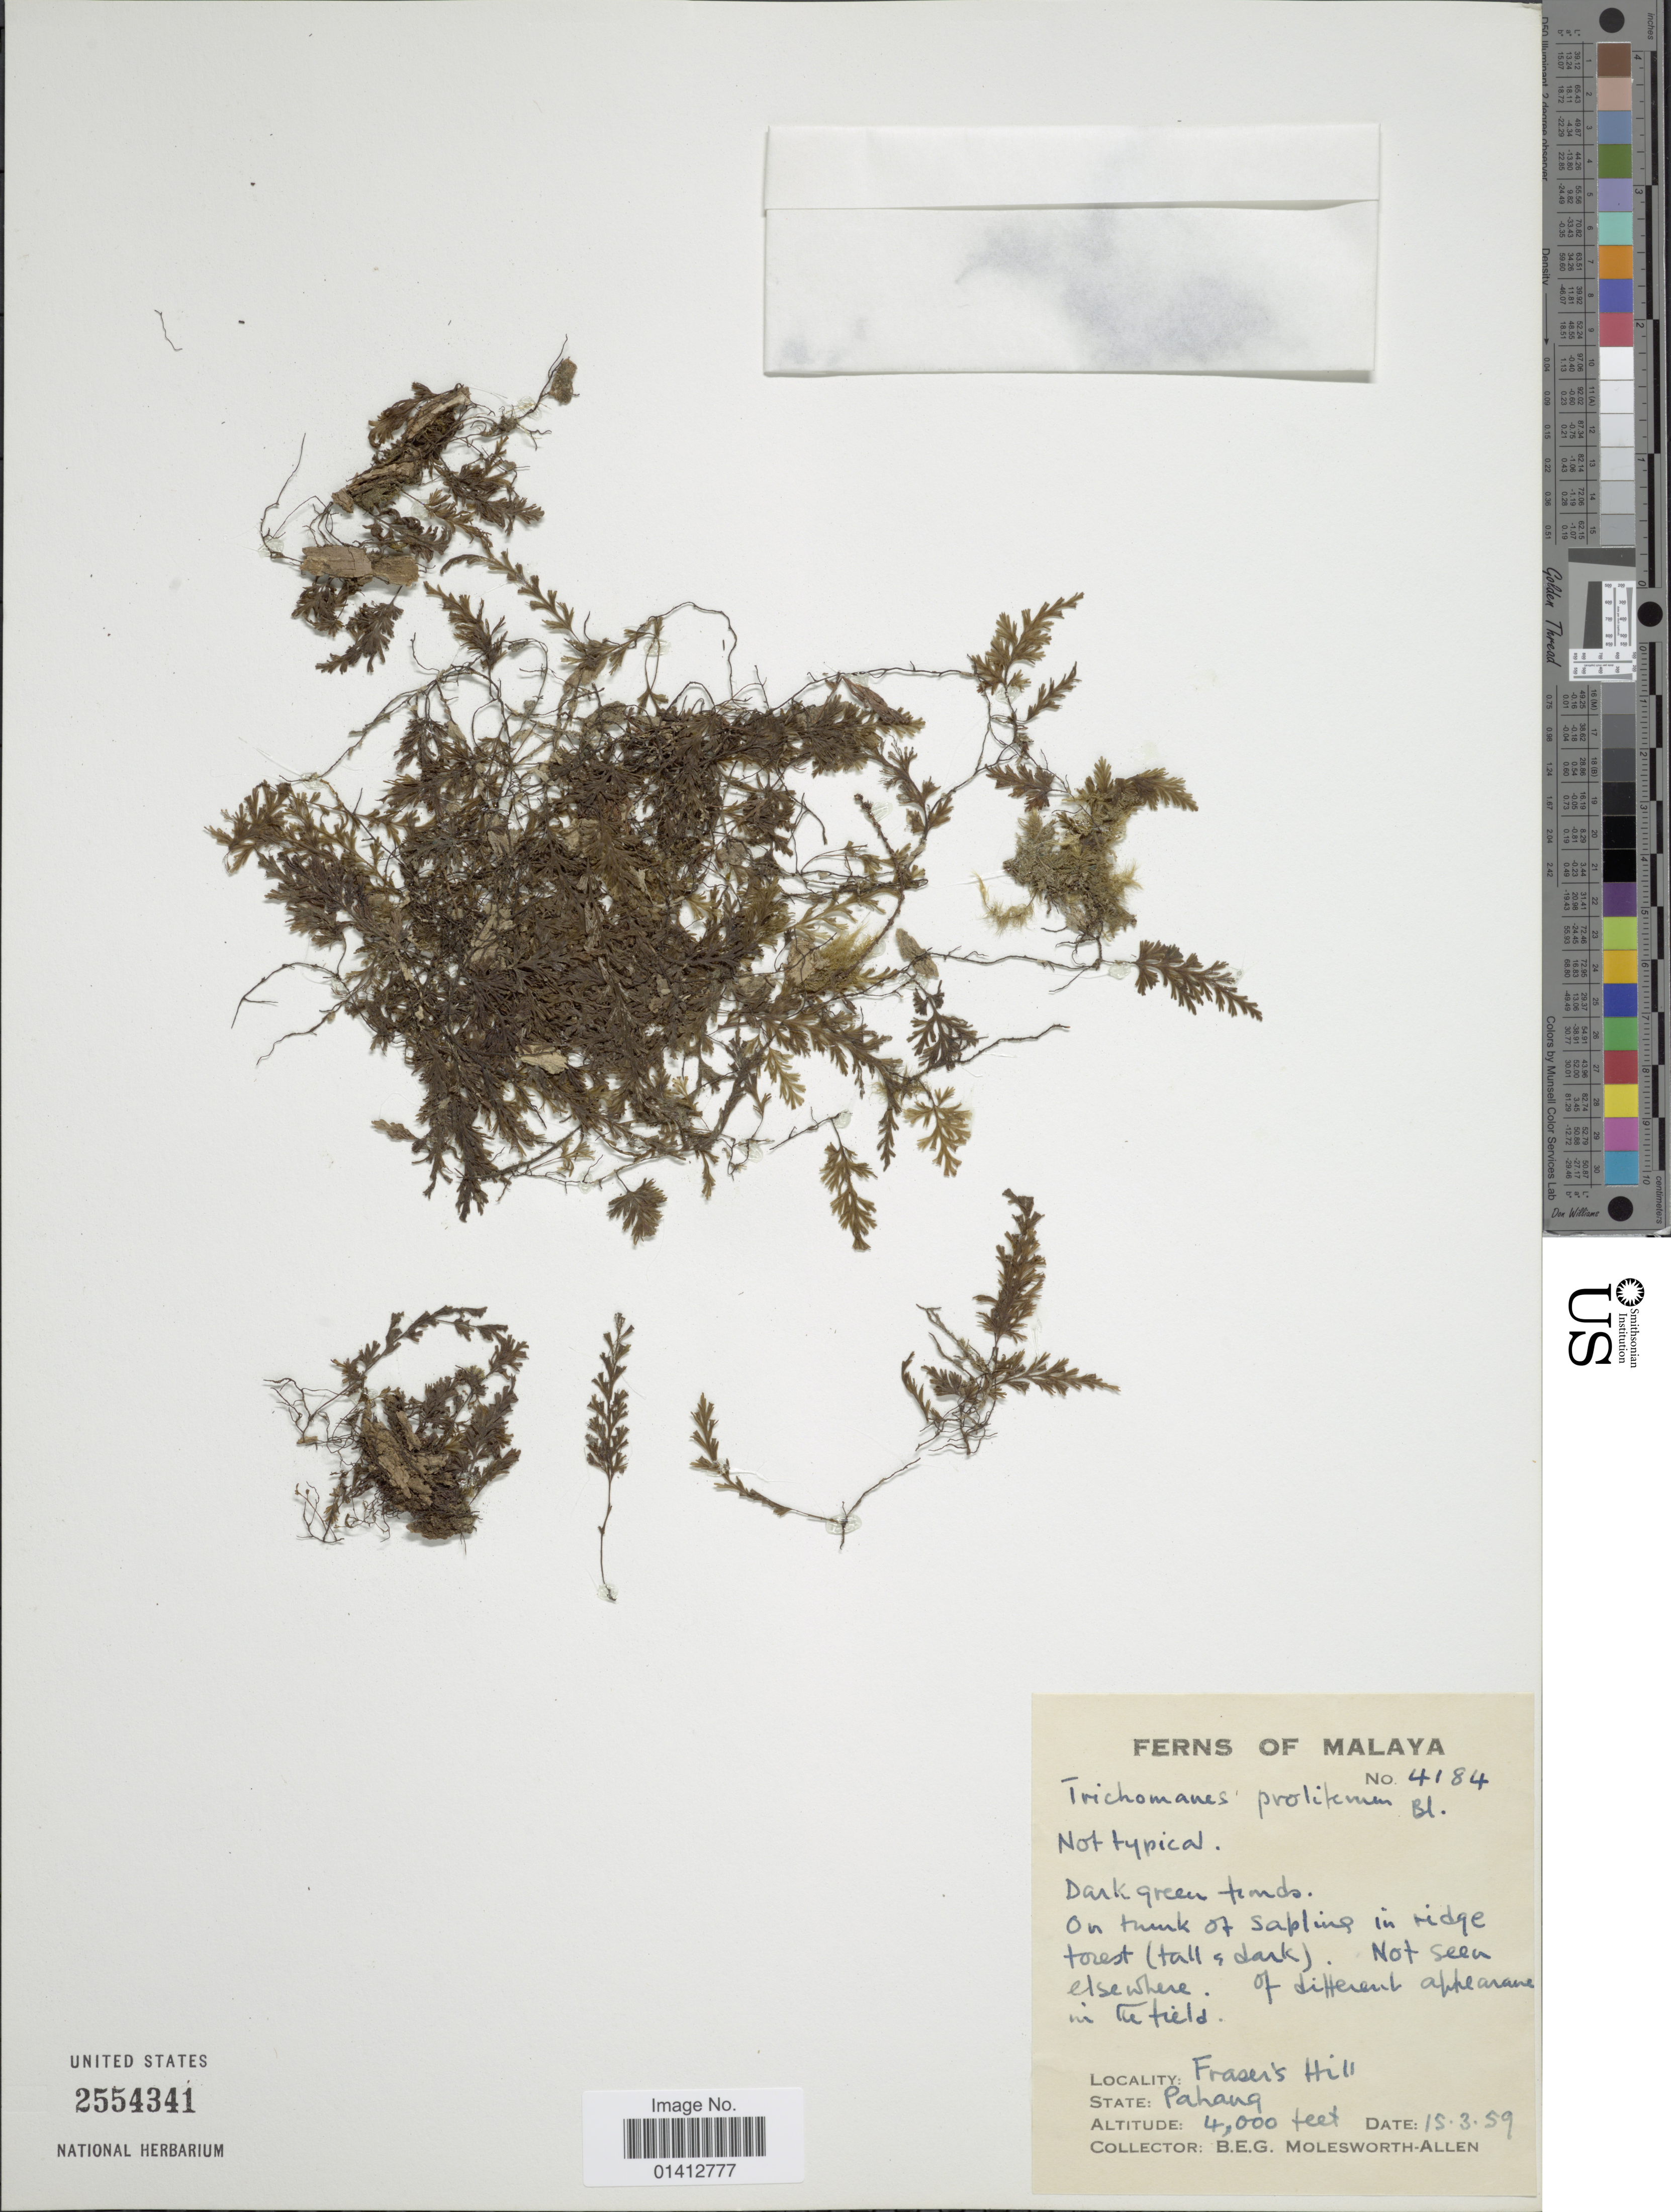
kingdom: Plantae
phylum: Tracheophyta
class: Polypodiopsida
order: Hymenophyllales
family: Hymenophyllaceae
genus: Crepidomanes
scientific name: Crepidomanes proliferum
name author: (Blume) Bostock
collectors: B. E. G. Molesworth-Allen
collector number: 4184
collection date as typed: Transcribed d/m/y: 15/3/59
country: Malaysia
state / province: Pahang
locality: Malaya, Fraser's Hill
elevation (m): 1219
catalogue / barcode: US 2554341